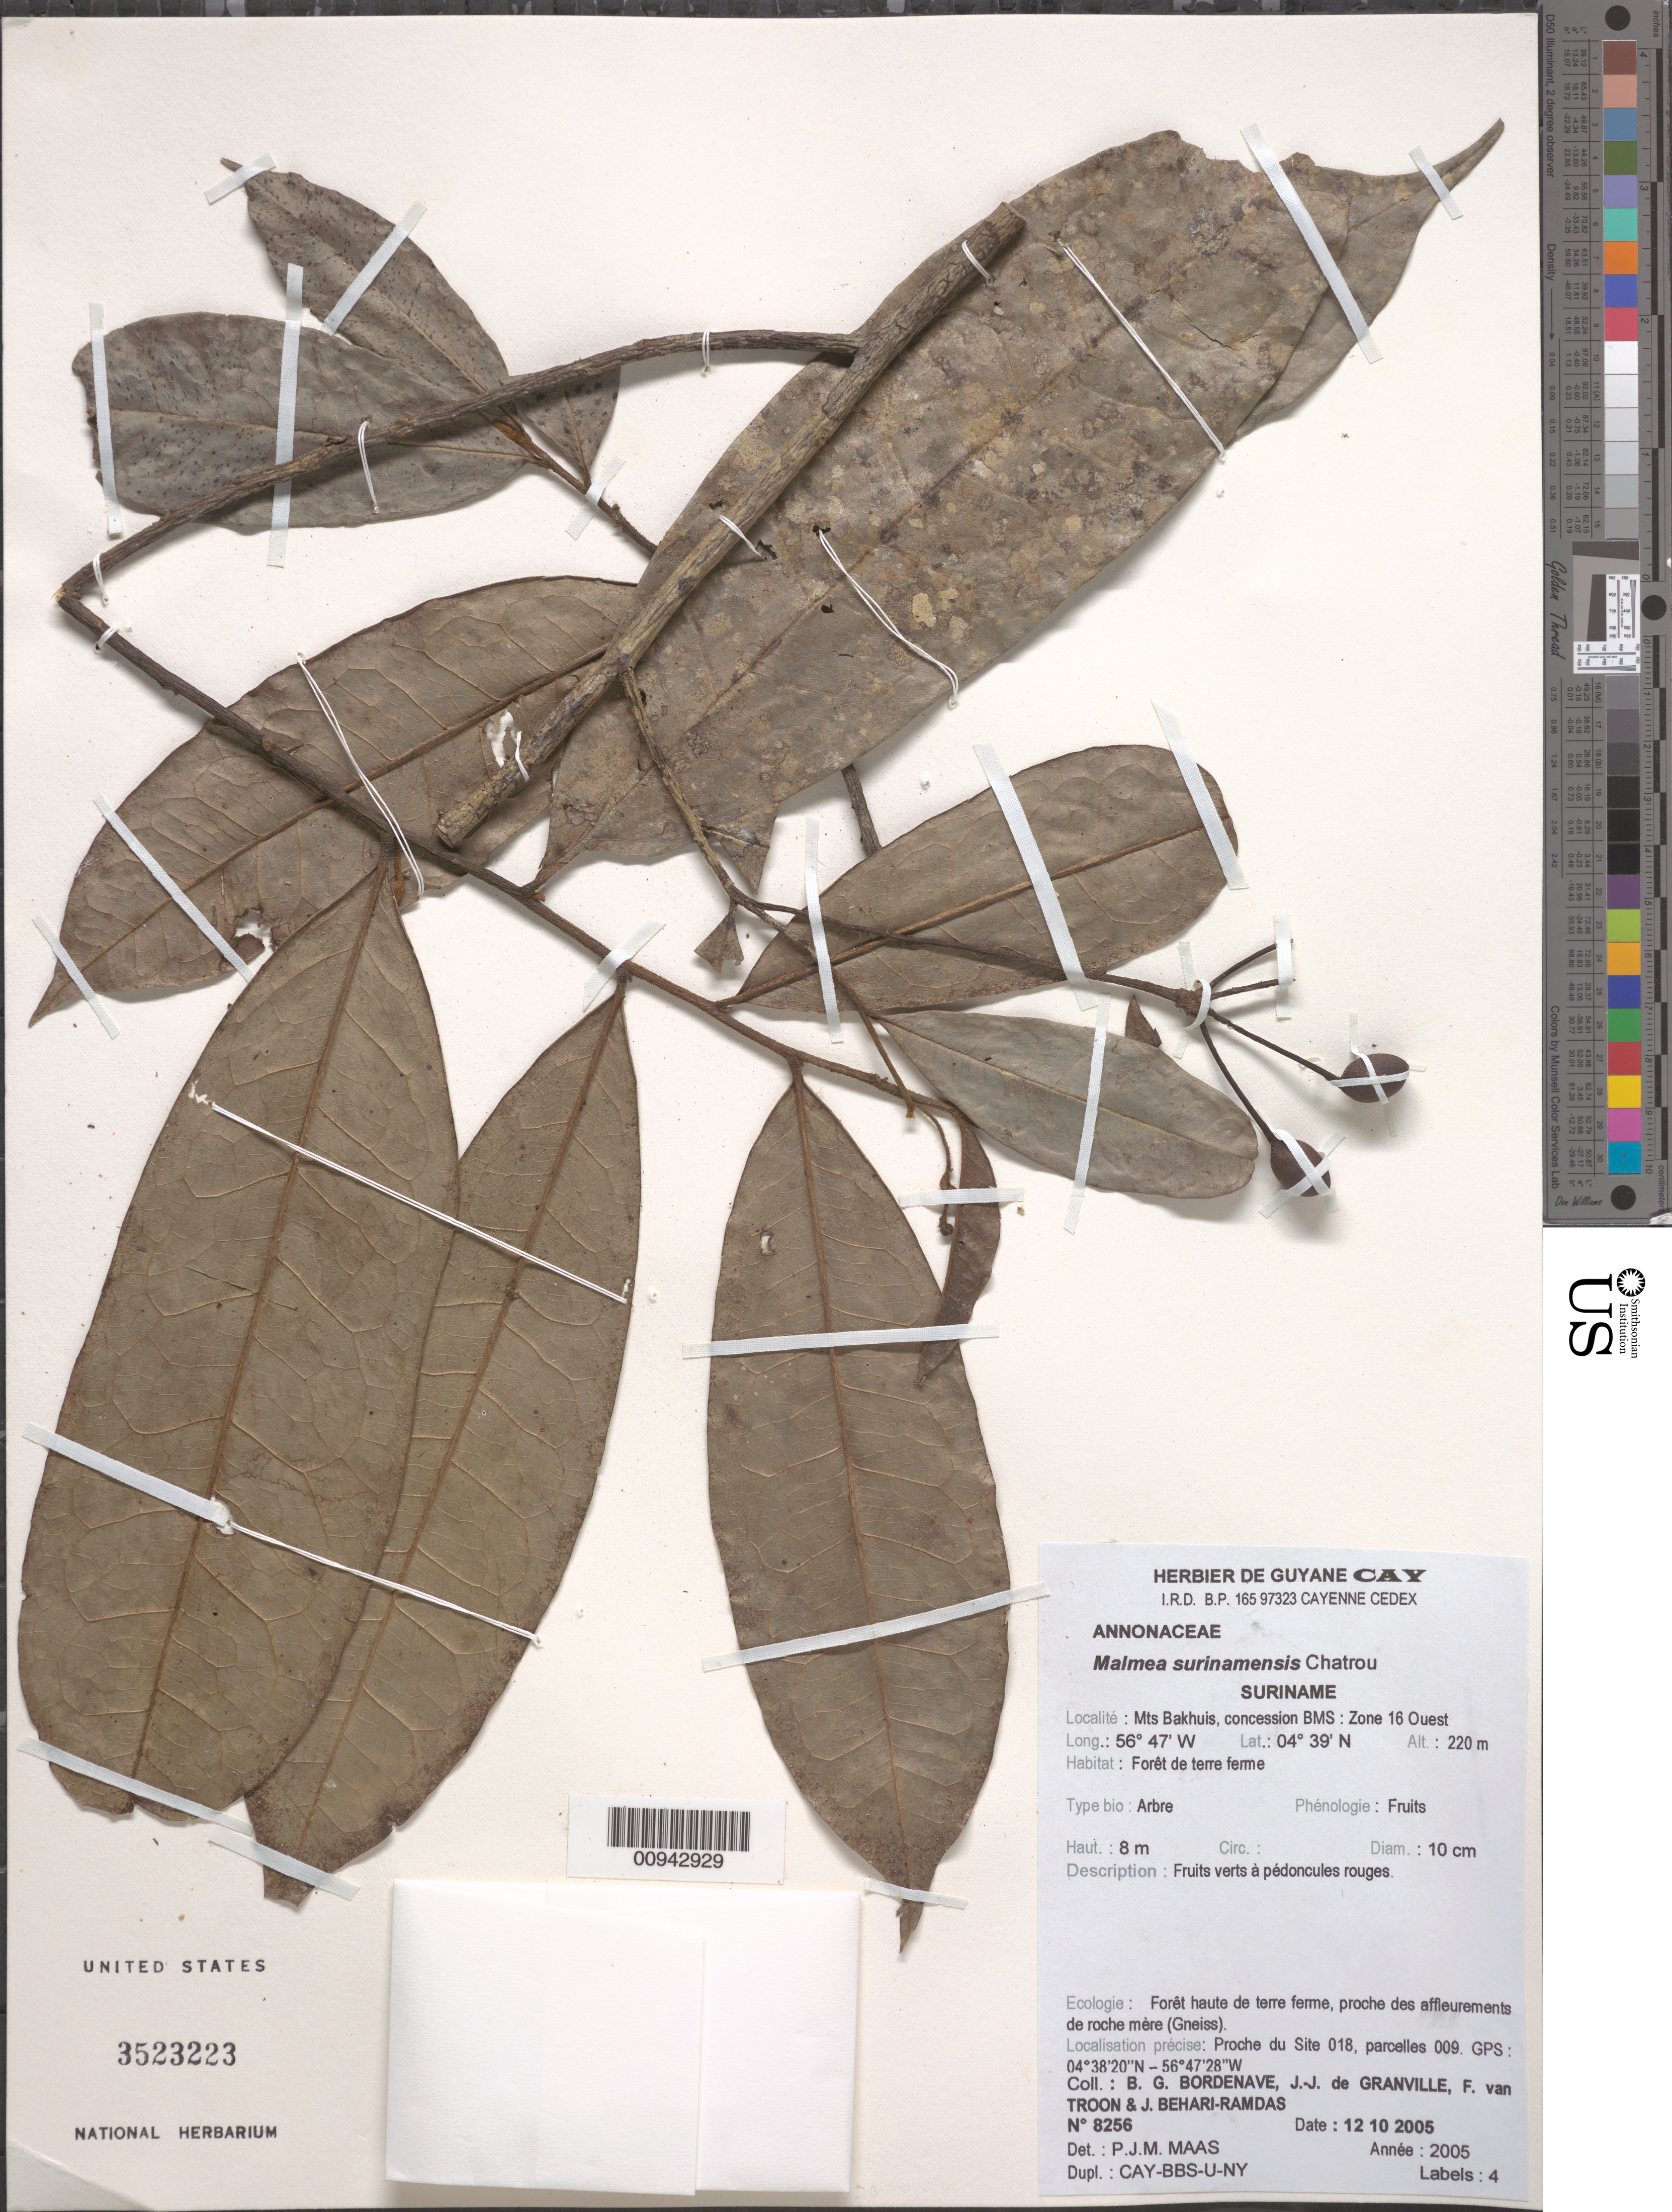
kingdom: Plantae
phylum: Tracheophyta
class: Magnoliopsida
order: Magnoliales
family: Annonaceae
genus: Malmea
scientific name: Malmea surinamensis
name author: Chatrou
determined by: Maas, Paul J. M.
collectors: B. Bordenave, J.-J. de Granville, F. Van Troon & J. Behari-Ramdas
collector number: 8256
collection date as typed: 12-Oct-05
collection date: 2005-10-12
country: Suriname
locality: Mts Bakhuis, concession BMS: Zone 16 Ouest. Proche du Site 018, parcelles 009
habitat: Foret de terre ferme. Foret haute de terre ferme, proche des allfeurements de roche mere (Gneiss)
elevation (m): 220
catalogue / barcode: US 3523223